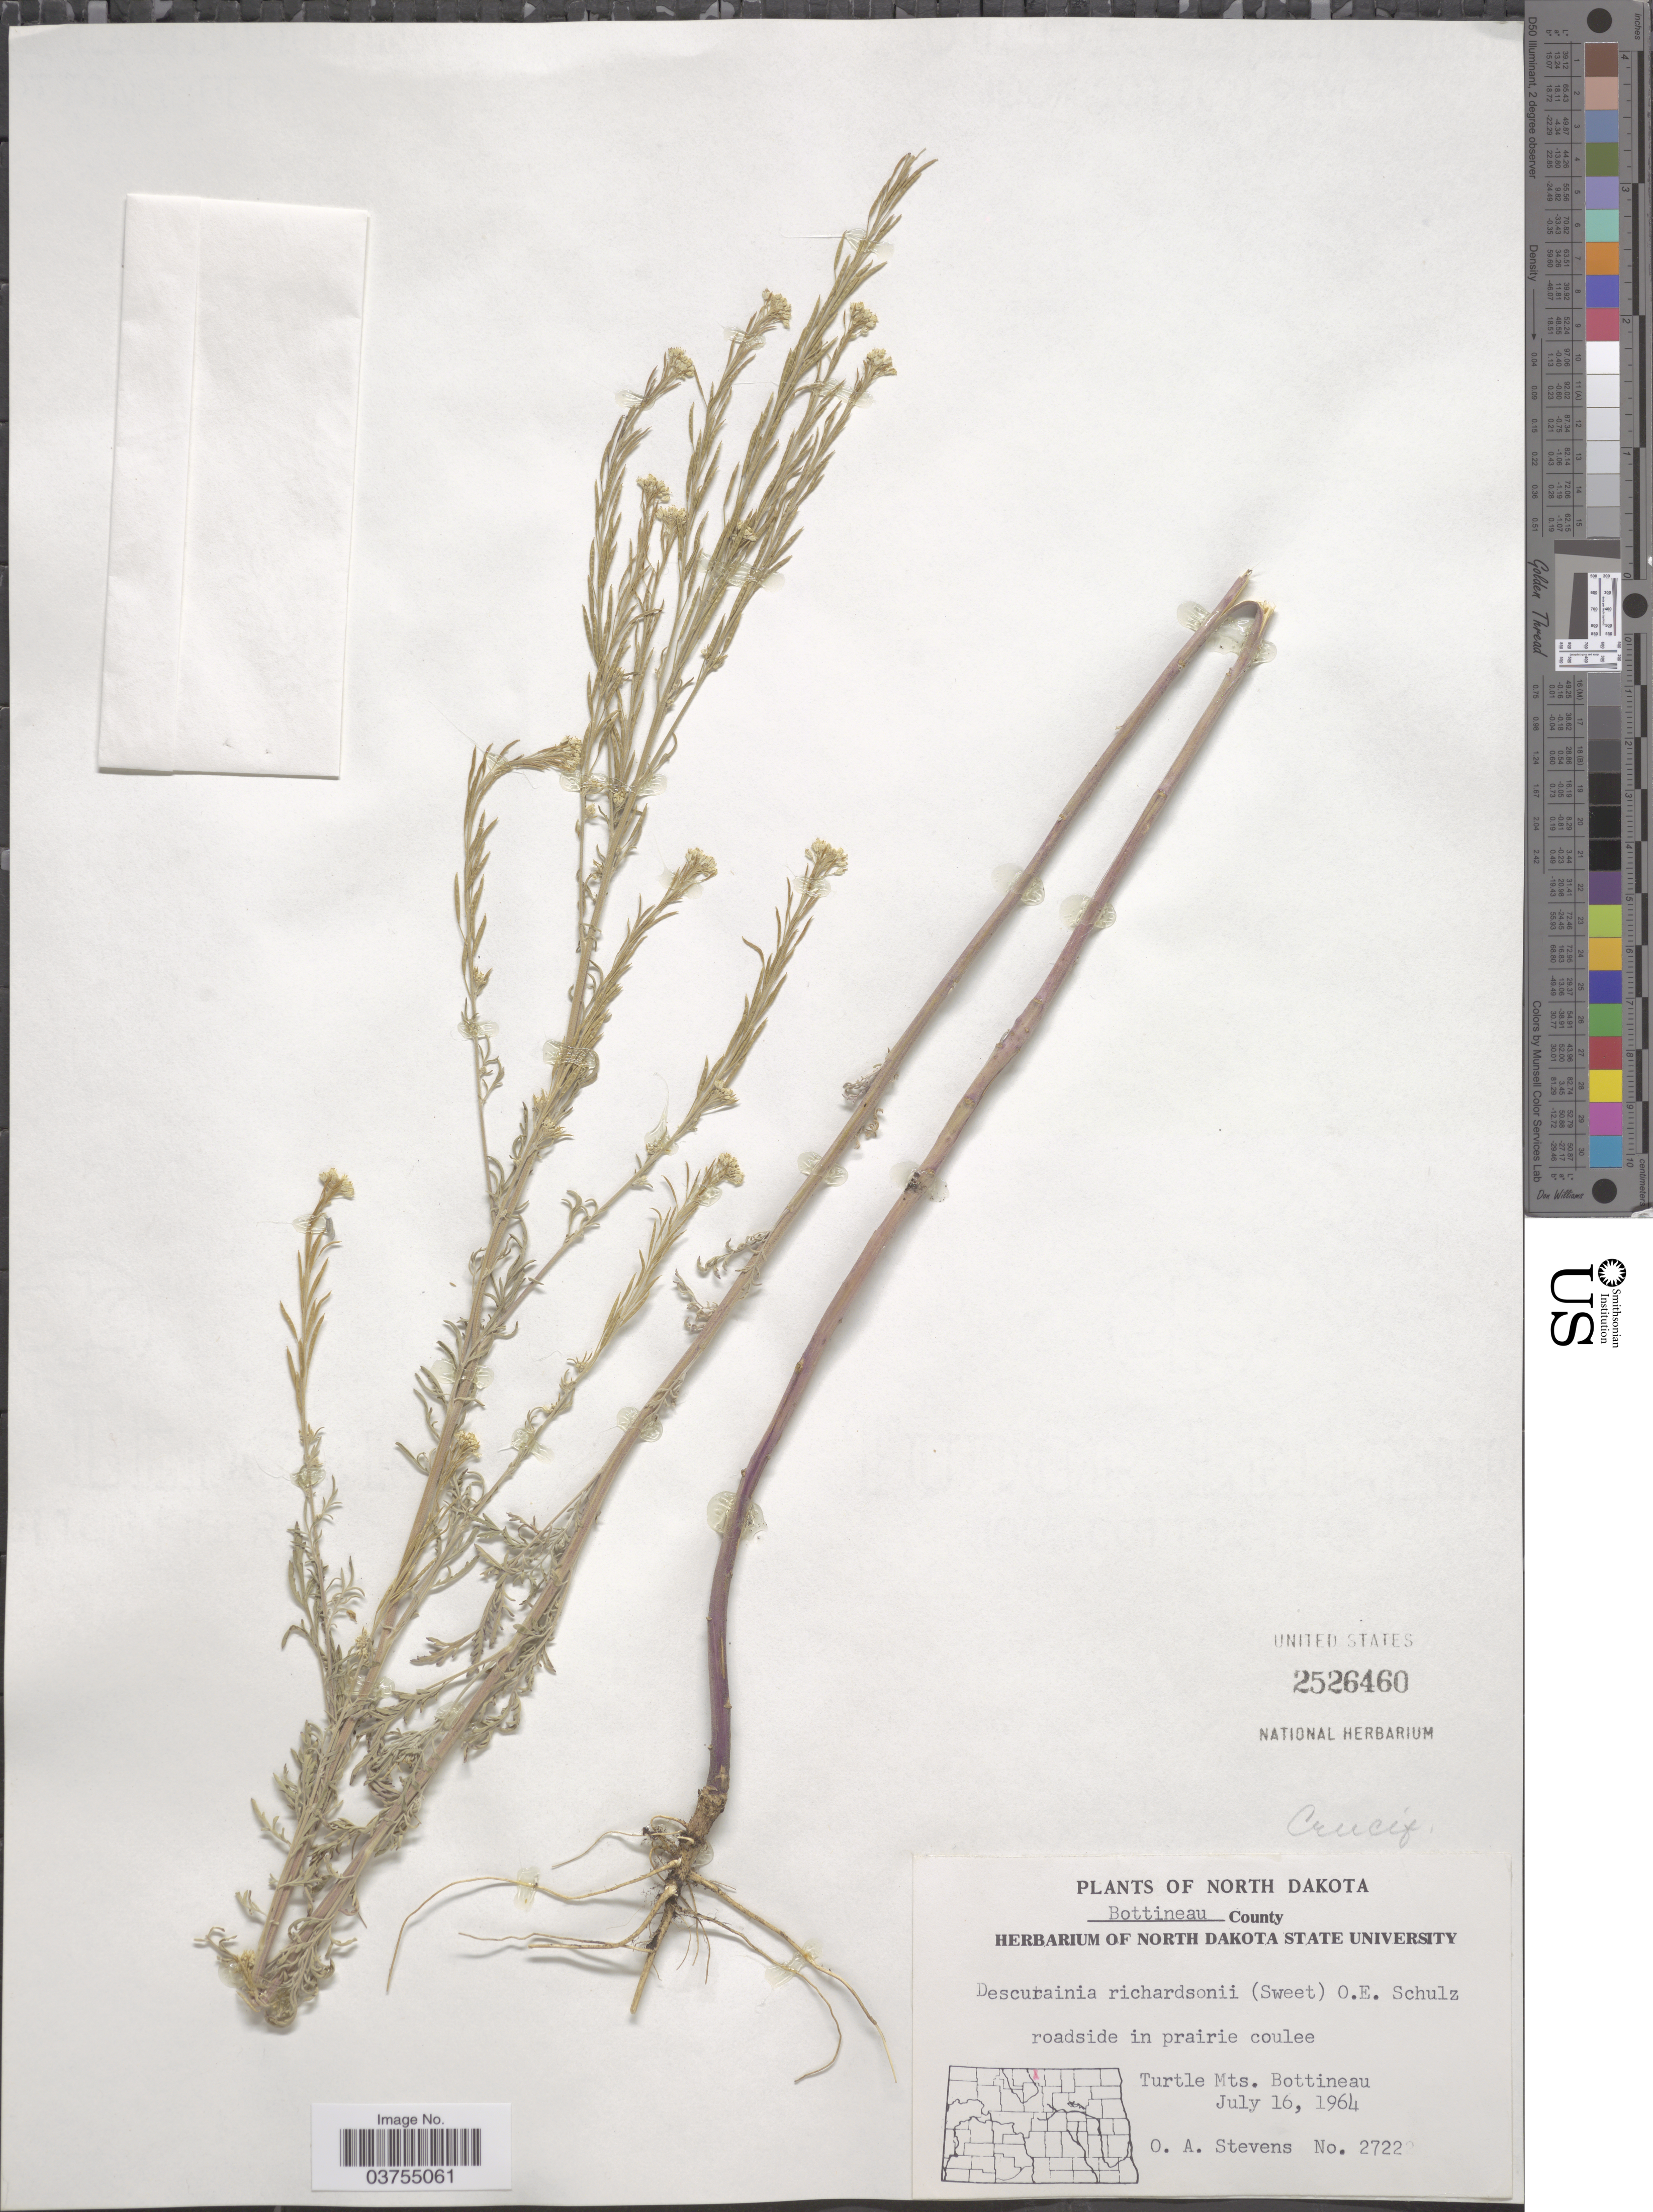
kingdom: Plantae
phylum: Tracheophyta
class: Magnoliopsida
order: Brassicales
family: Brassicaceae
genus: Descurainia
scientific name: Descurainia richardsonii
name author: (C.A. Mey.) O.E. Schulz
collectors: O. A. Stevens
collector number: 2722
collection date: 1964-07-16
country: United States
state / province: North Dakota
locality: Bottineau County. Turtle Mts. Bottineau.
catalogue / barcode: US 2526460